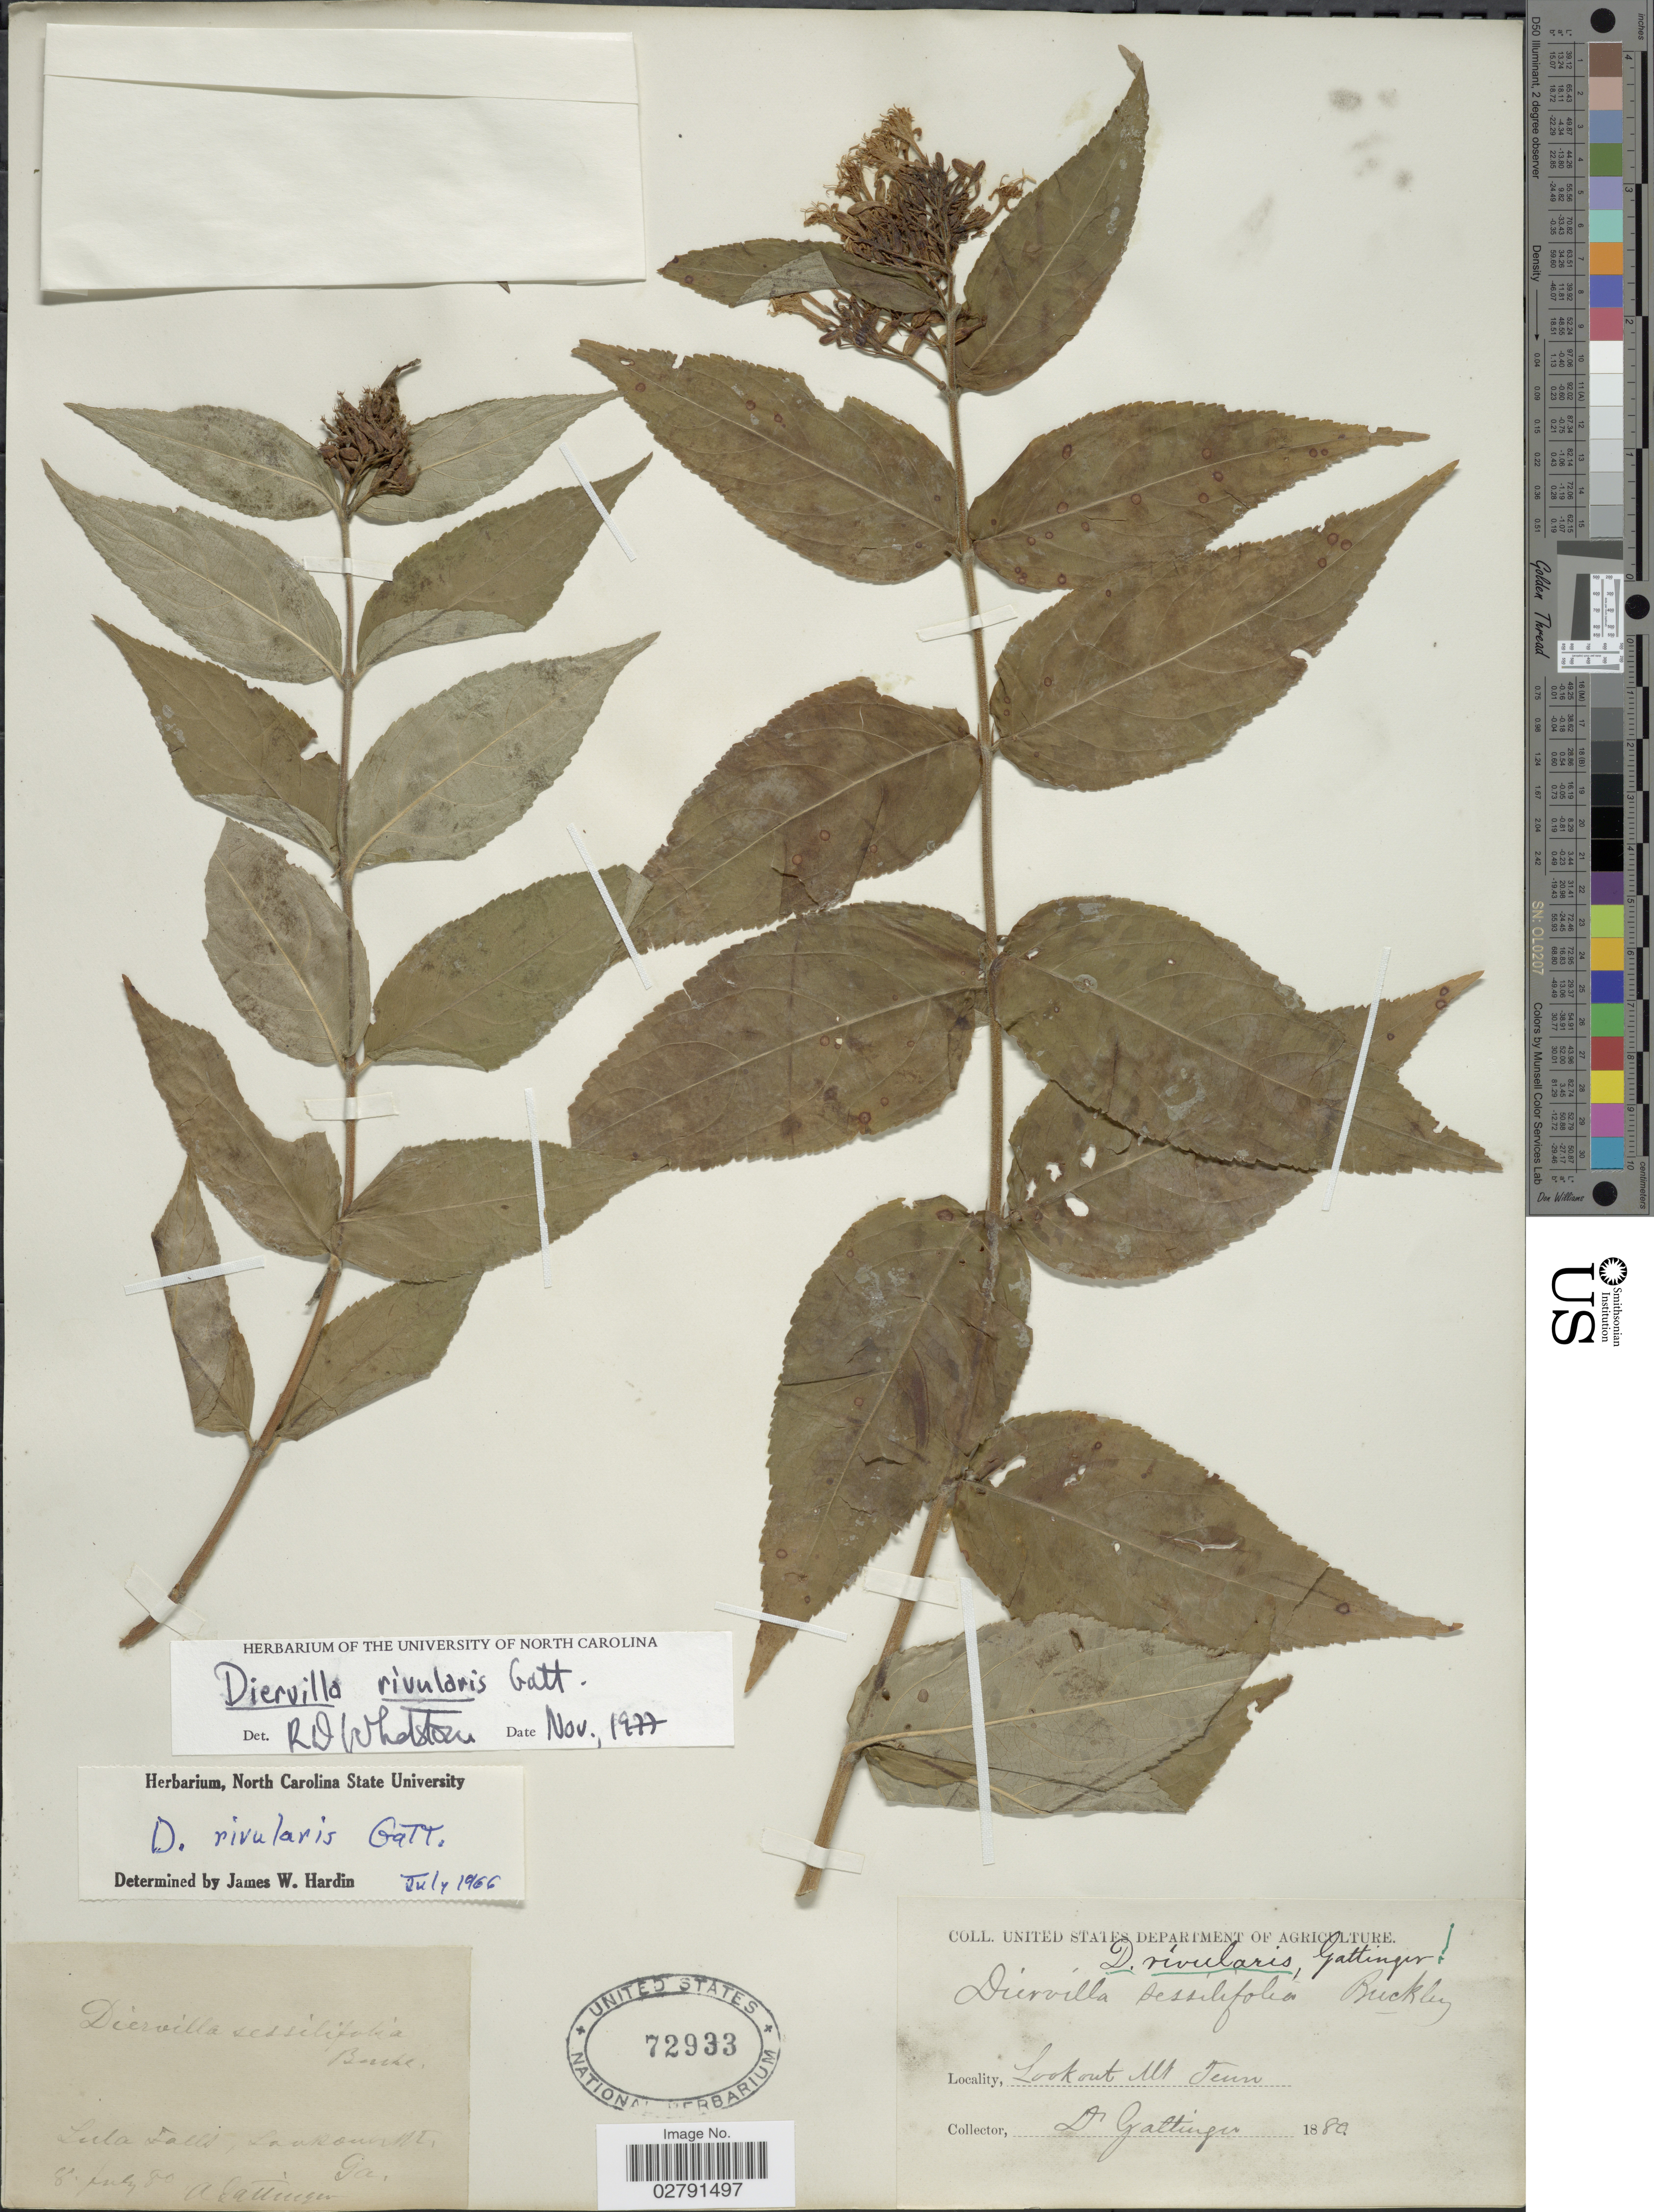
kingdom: Plantae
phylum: Tracheophyta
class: Magnoliopsida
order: Dipsacales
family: Caprifoliaceae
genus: Diervilla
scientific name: Diervilla rivularis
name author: Gatt.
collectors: A. Gattinger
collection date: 1880-07-08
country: United States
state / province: Tennessee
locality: Lula Falls, Lookout Mt., Ga, Tenn.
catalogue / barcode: US 72933